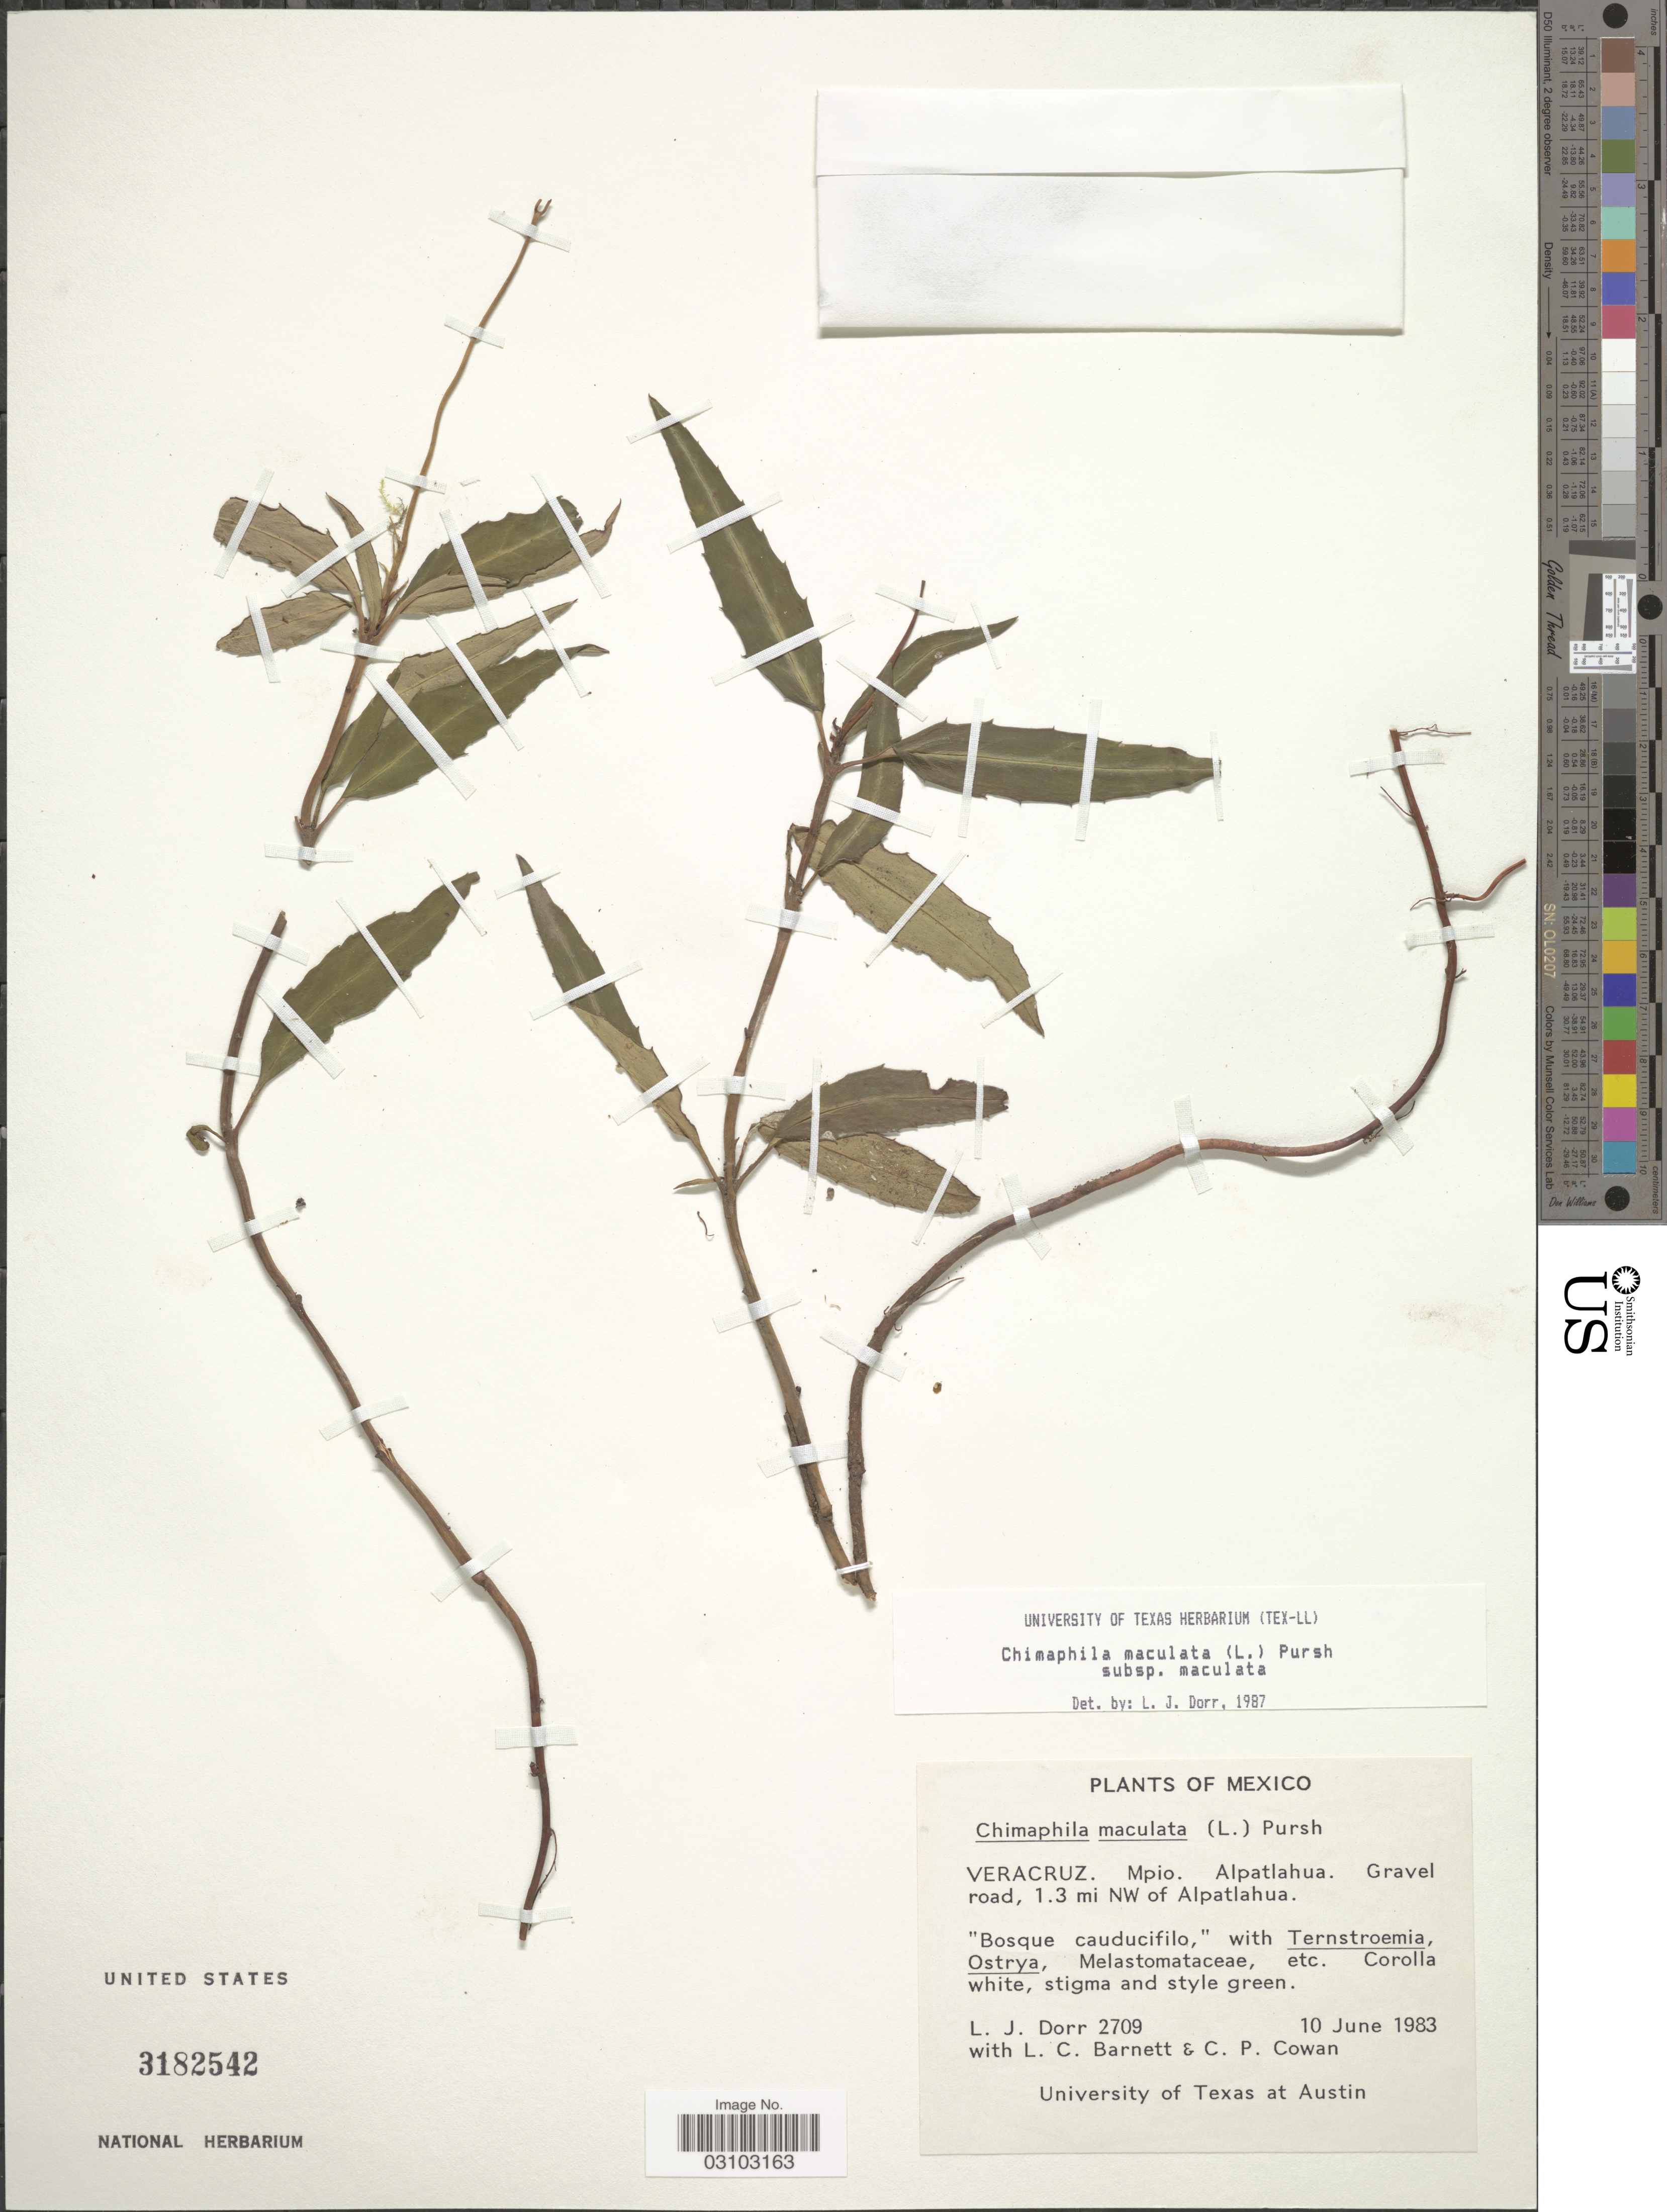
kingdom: Plantae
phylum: Tracheophyta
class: Magnoliopsida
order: Ericales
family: Ericaceae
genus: Chimaphila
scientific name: Chimaphila maculata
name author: (L.) Pursh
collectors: L. J. Dorr, L. C. Barnett & C. P. Cowan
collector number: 2709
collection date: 1983-06-10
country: Mexico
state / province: Veracruz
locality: Mpio. Alpatlahua. Gravel road, 1.3 mi NW of Alpatlahua.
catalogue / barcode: US 3182542